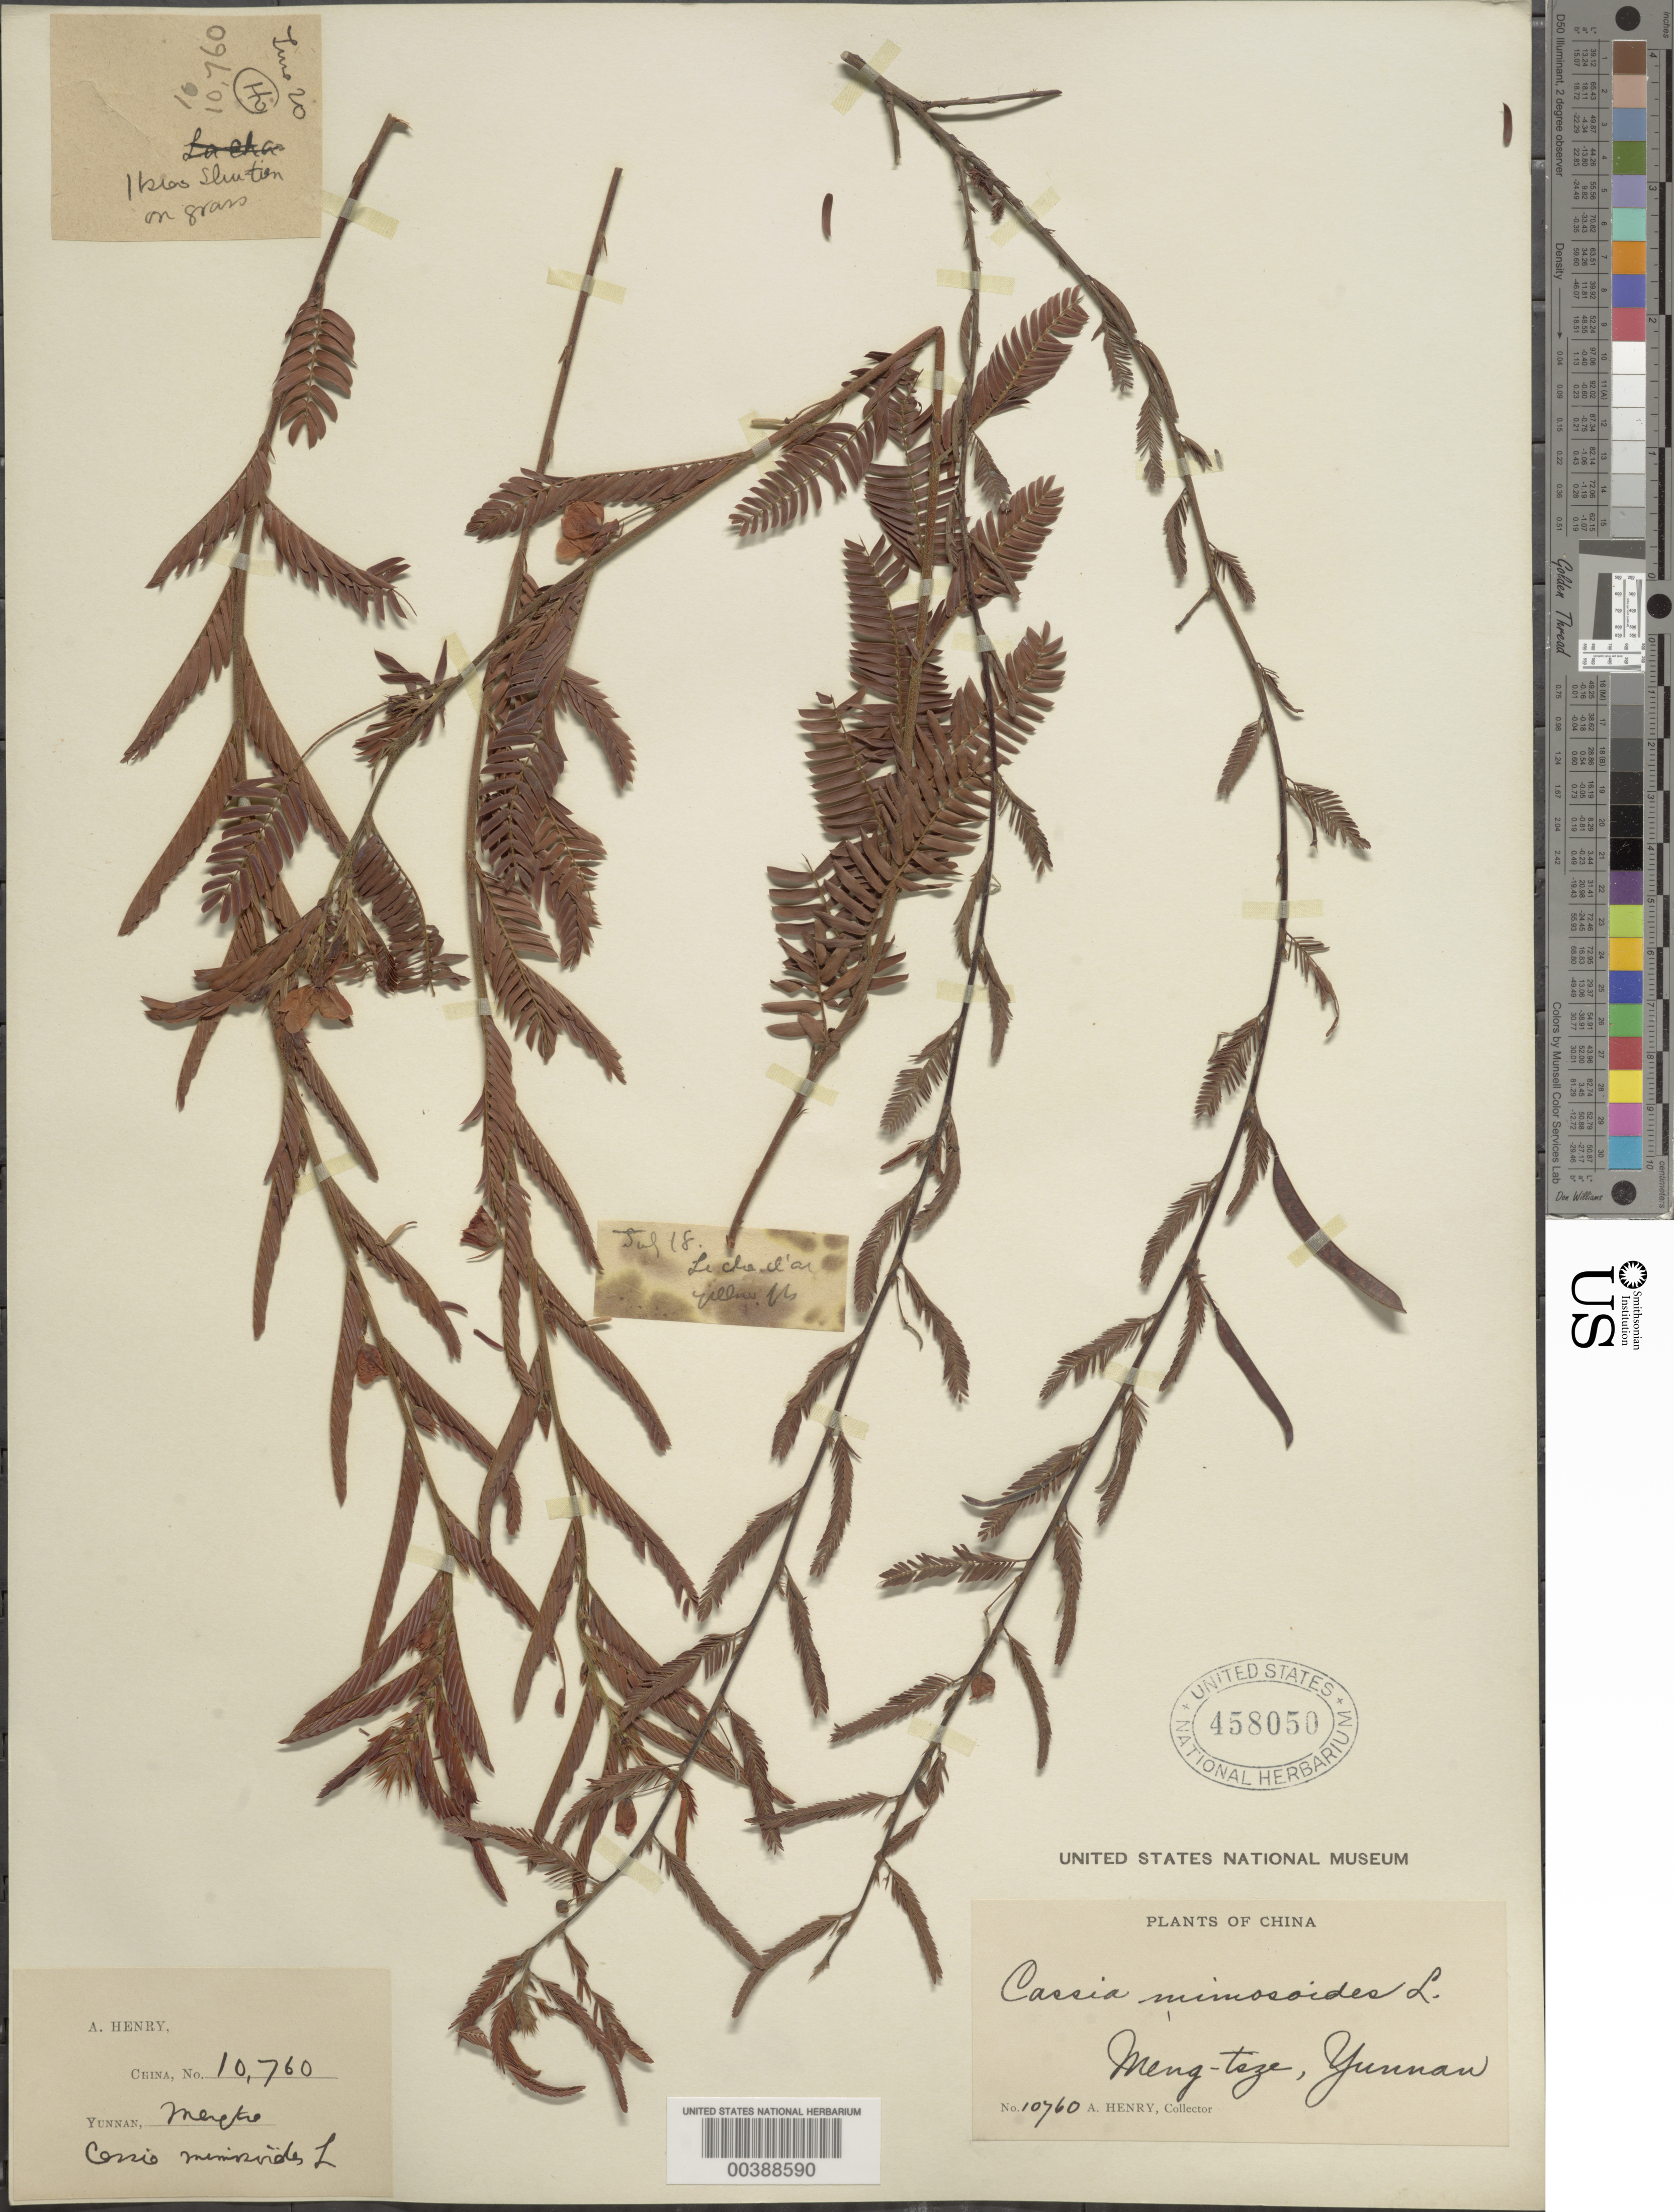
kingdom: Plantae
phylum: Tracheophyta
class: Magnoliopsida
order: Fabales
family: Fabaceae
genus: Chamaecrista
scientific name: Chamaecrista mimosoides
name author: (L.) Greene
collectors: A. Henry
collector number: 10760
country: China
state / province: Yunnan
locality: Meng-tsze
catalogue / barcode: US 458050